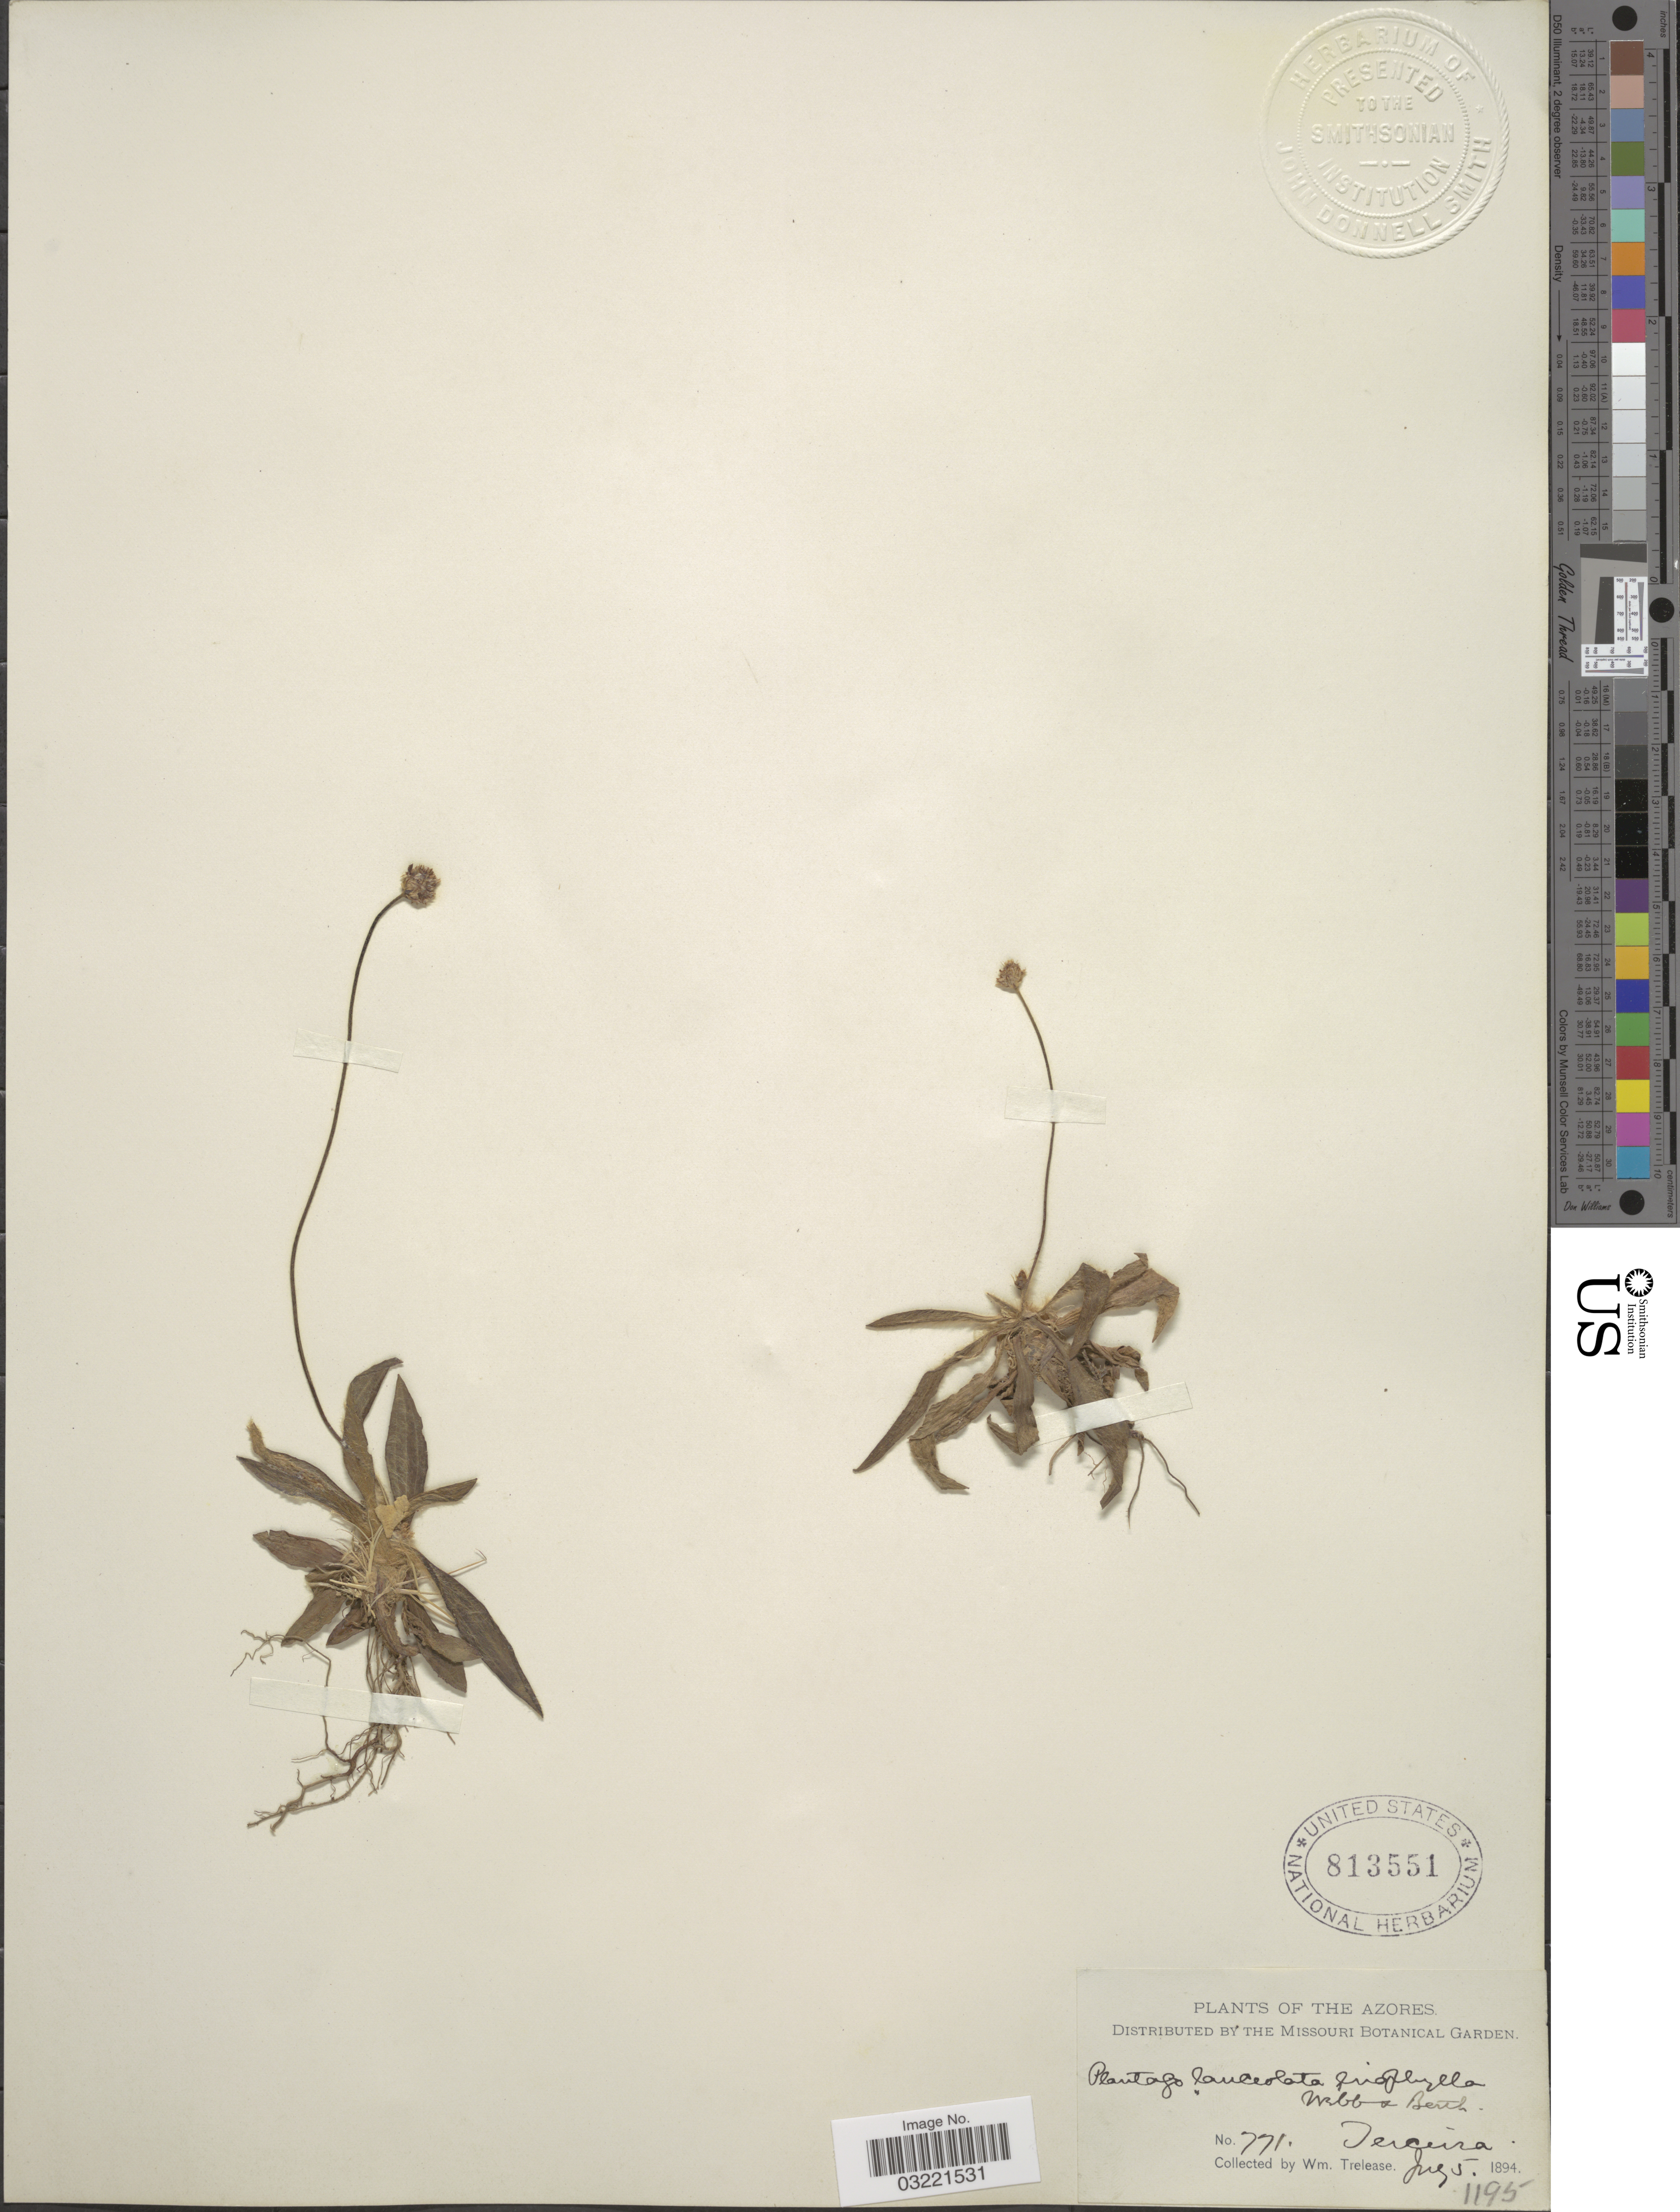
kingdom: Plantae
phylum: Tracheophyta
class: Magnoliopsida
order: Lamiales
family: Plantaginaceae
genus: Plantago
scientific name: Plantago lanceolata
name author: L.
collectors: W. Trelease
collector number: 771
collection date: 1894-07-05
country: Portugal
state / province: Azores (Aut. Reg.)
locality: Terceira.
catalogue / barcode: US 813551